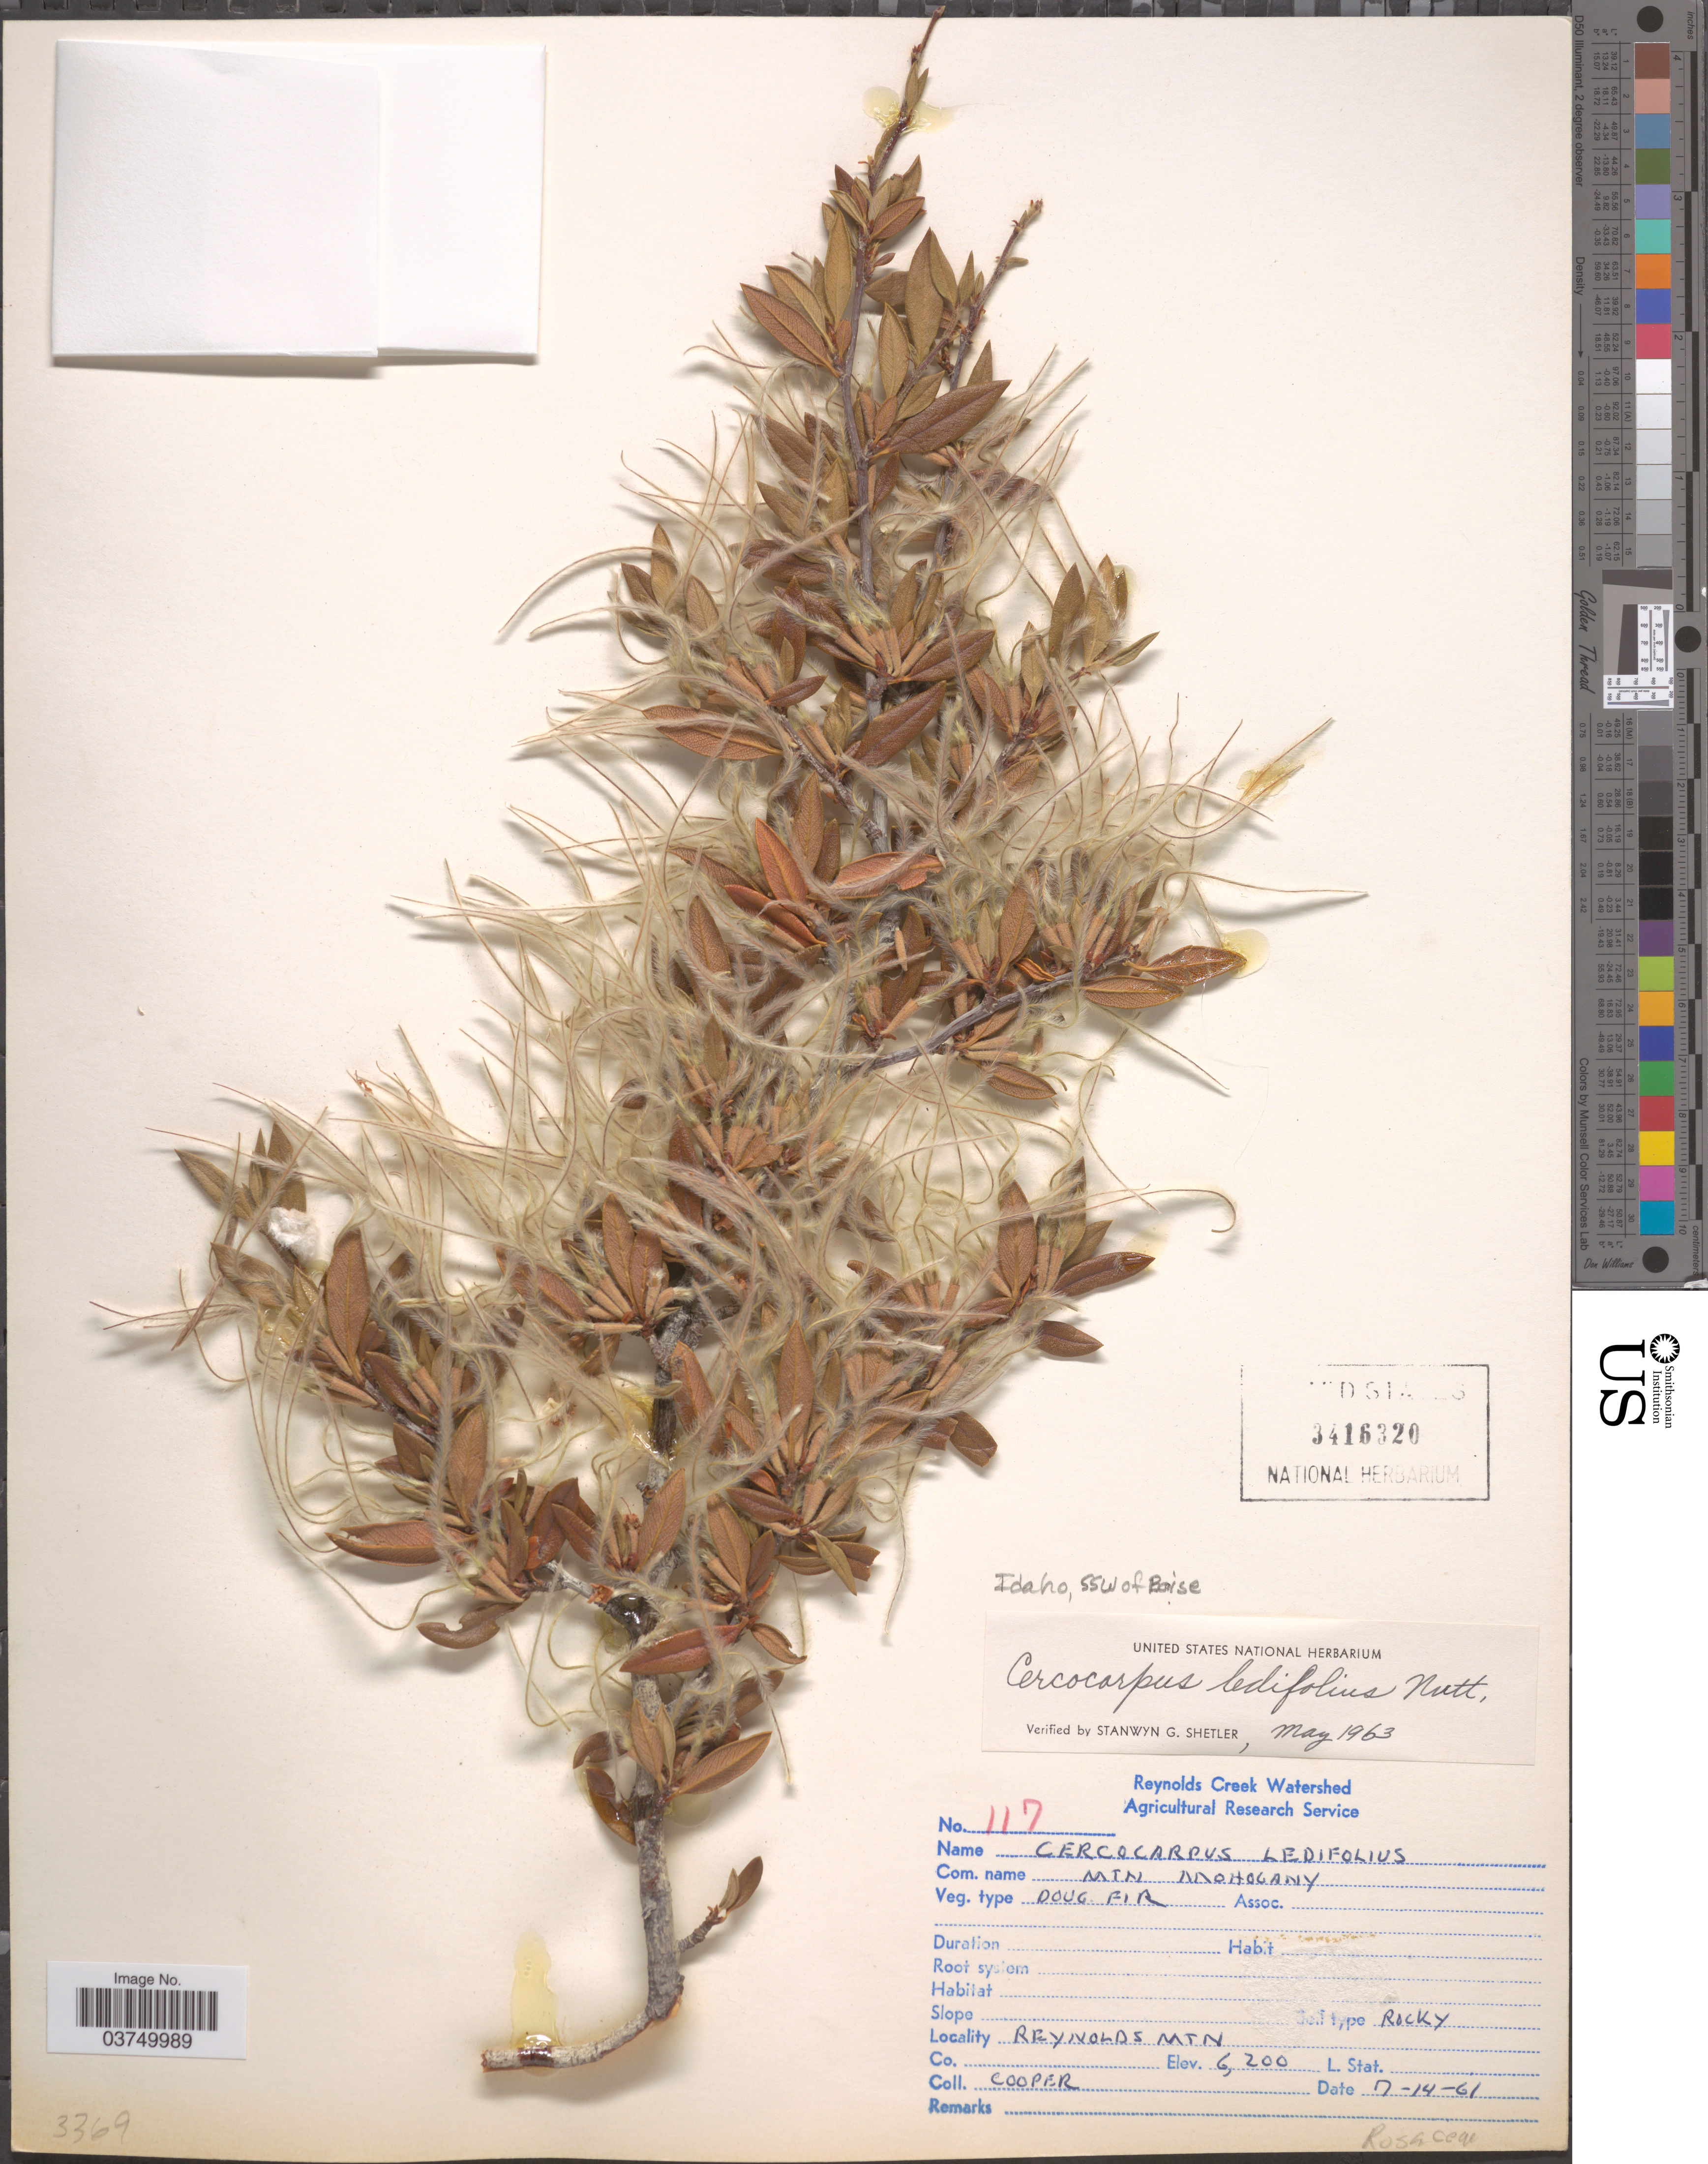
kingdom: Plantae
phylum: Tracheophyta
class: Magnoliopsida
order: Rosales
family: Rosaceae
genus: Cercocarpus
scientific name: Cercocarpus ledifolius var. intercedens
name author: C.K. Schneid.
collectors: -. Cooper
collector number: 117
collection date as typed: Transcribed d/m/y: 14/7/61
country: United States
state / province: Idaho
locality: Reynolds Creek Watershed. Reynolds Mtn. SSW of Boise.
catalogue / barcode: US 3416320